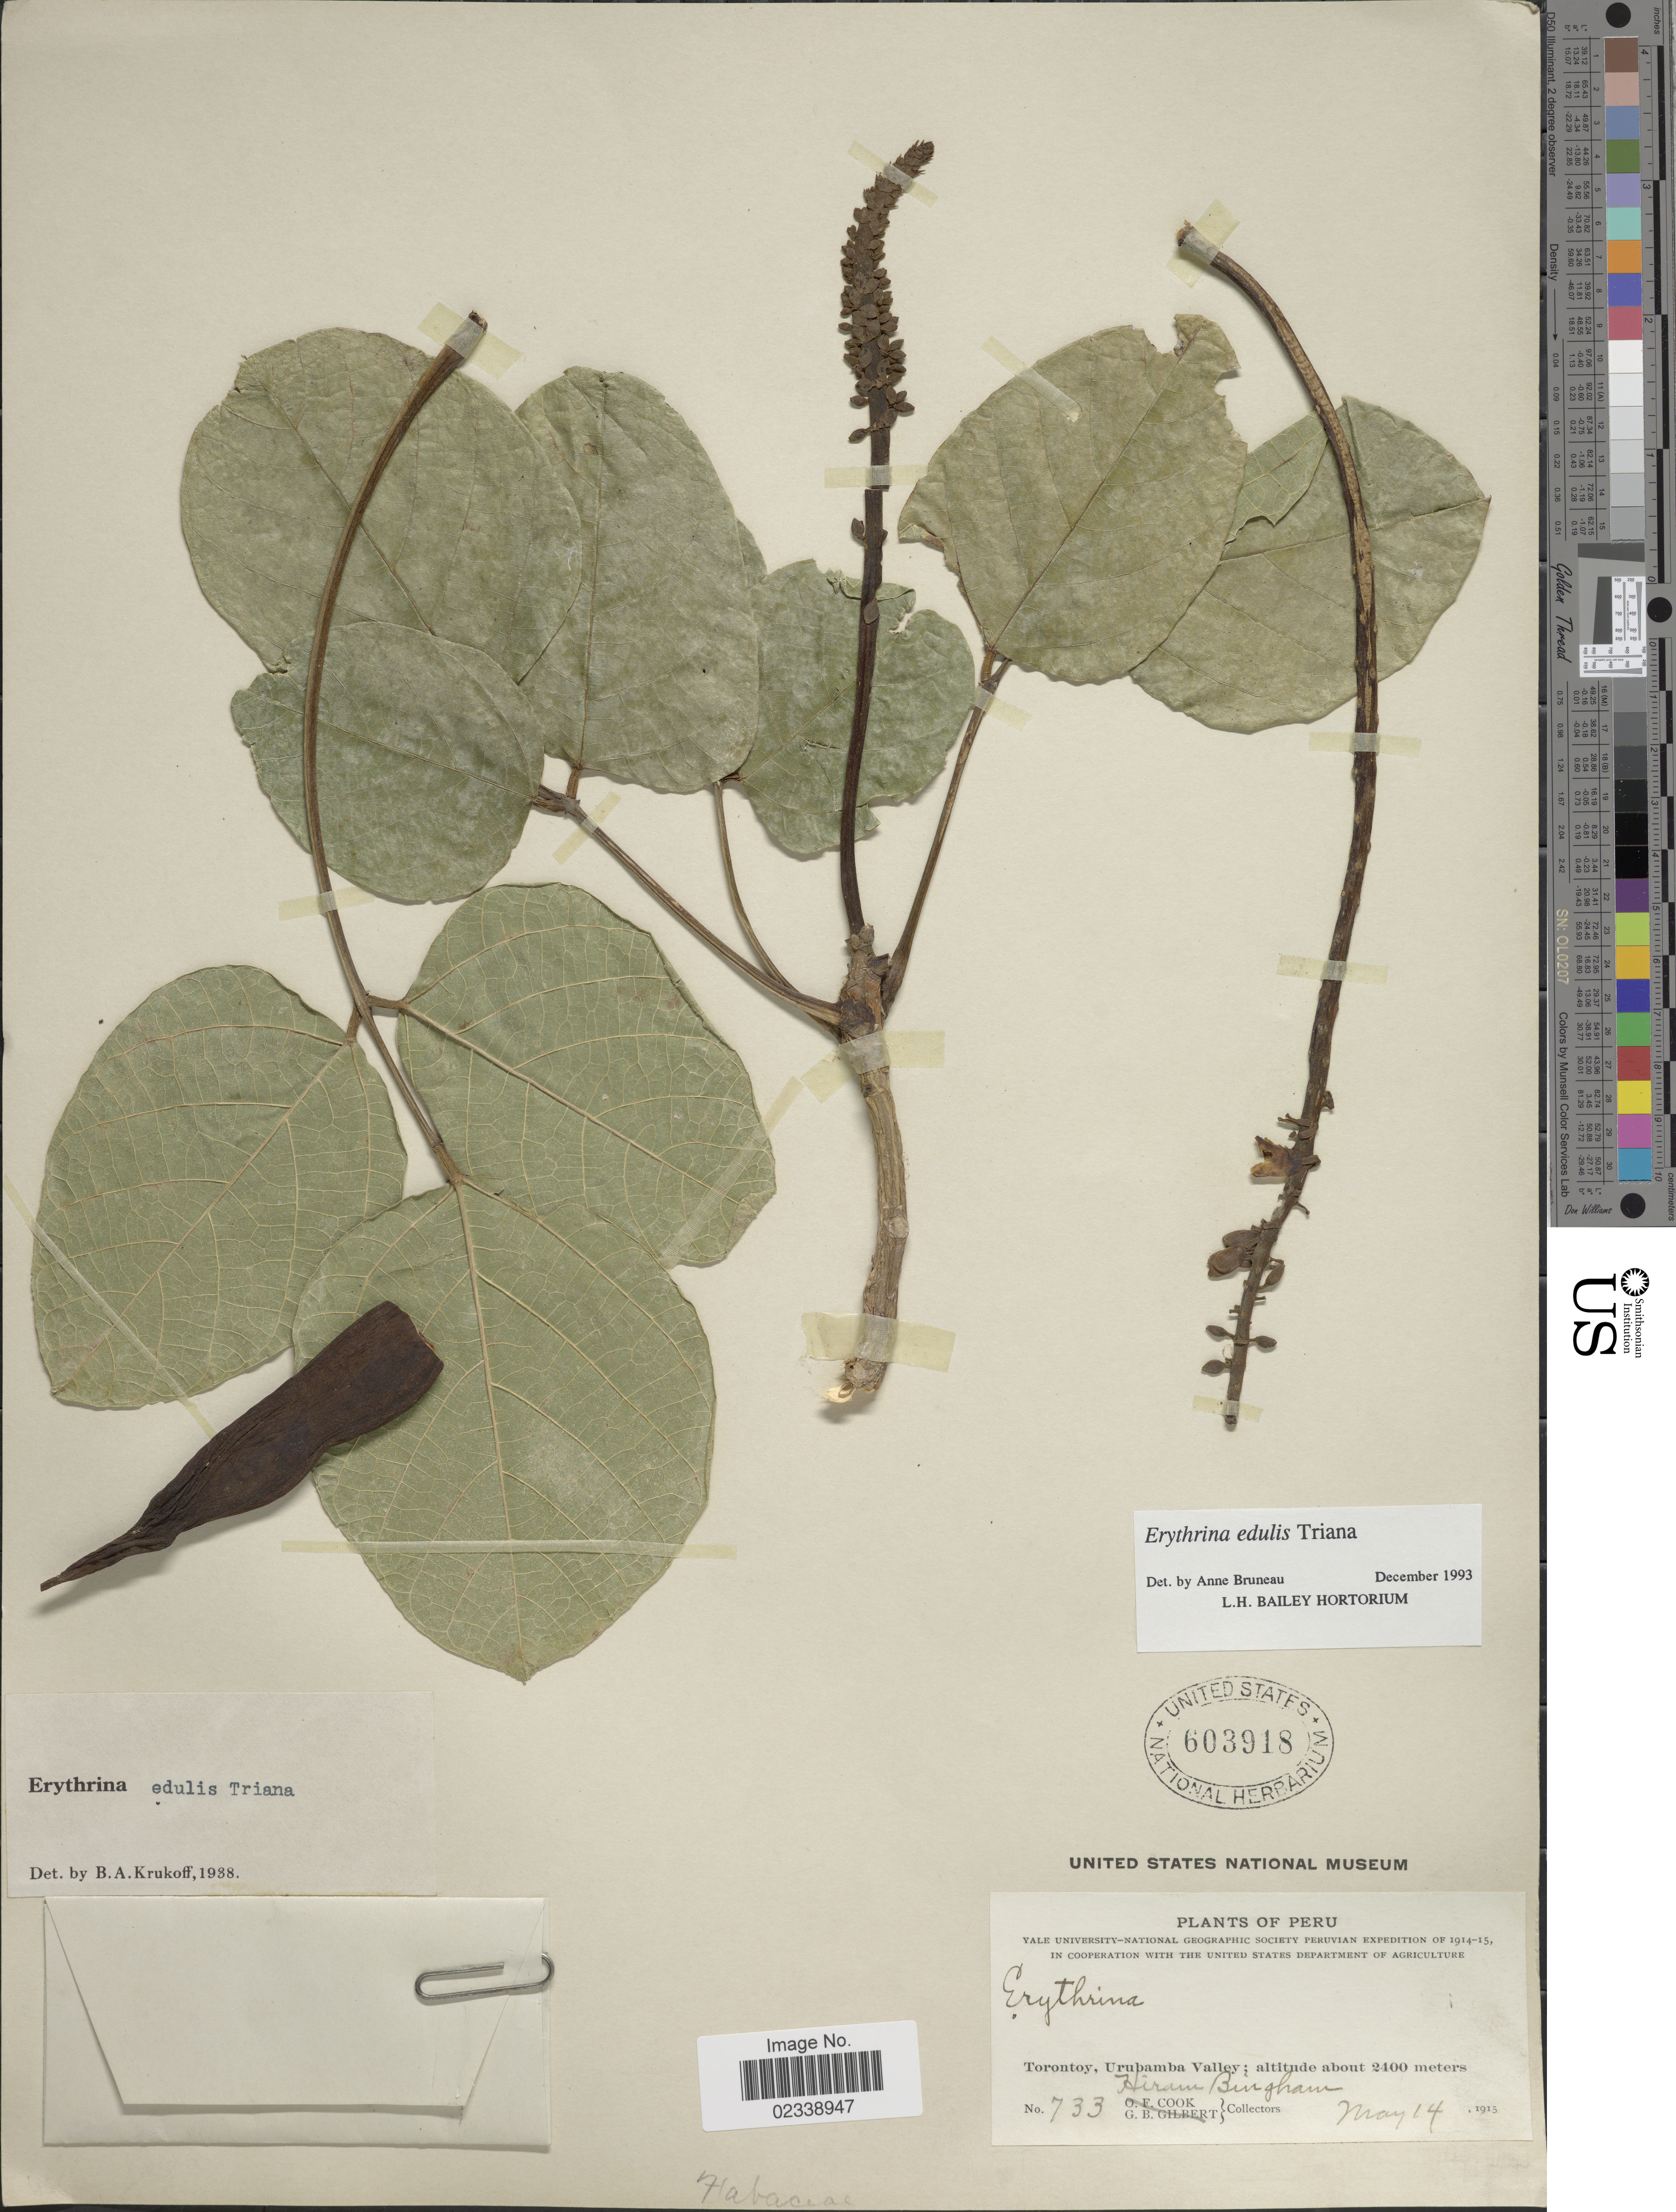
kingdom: Plantae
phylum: Tracheophyta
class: Magnoliopsida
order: Fabales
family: Fabaceae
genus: Erythrina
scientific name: Erythrina edulis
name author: Triana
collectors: H. Bingham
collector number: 733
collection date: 1915-05-14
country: Peru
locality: Torontoy, Urubamba Valley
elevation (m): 2400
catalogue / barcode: US 603918